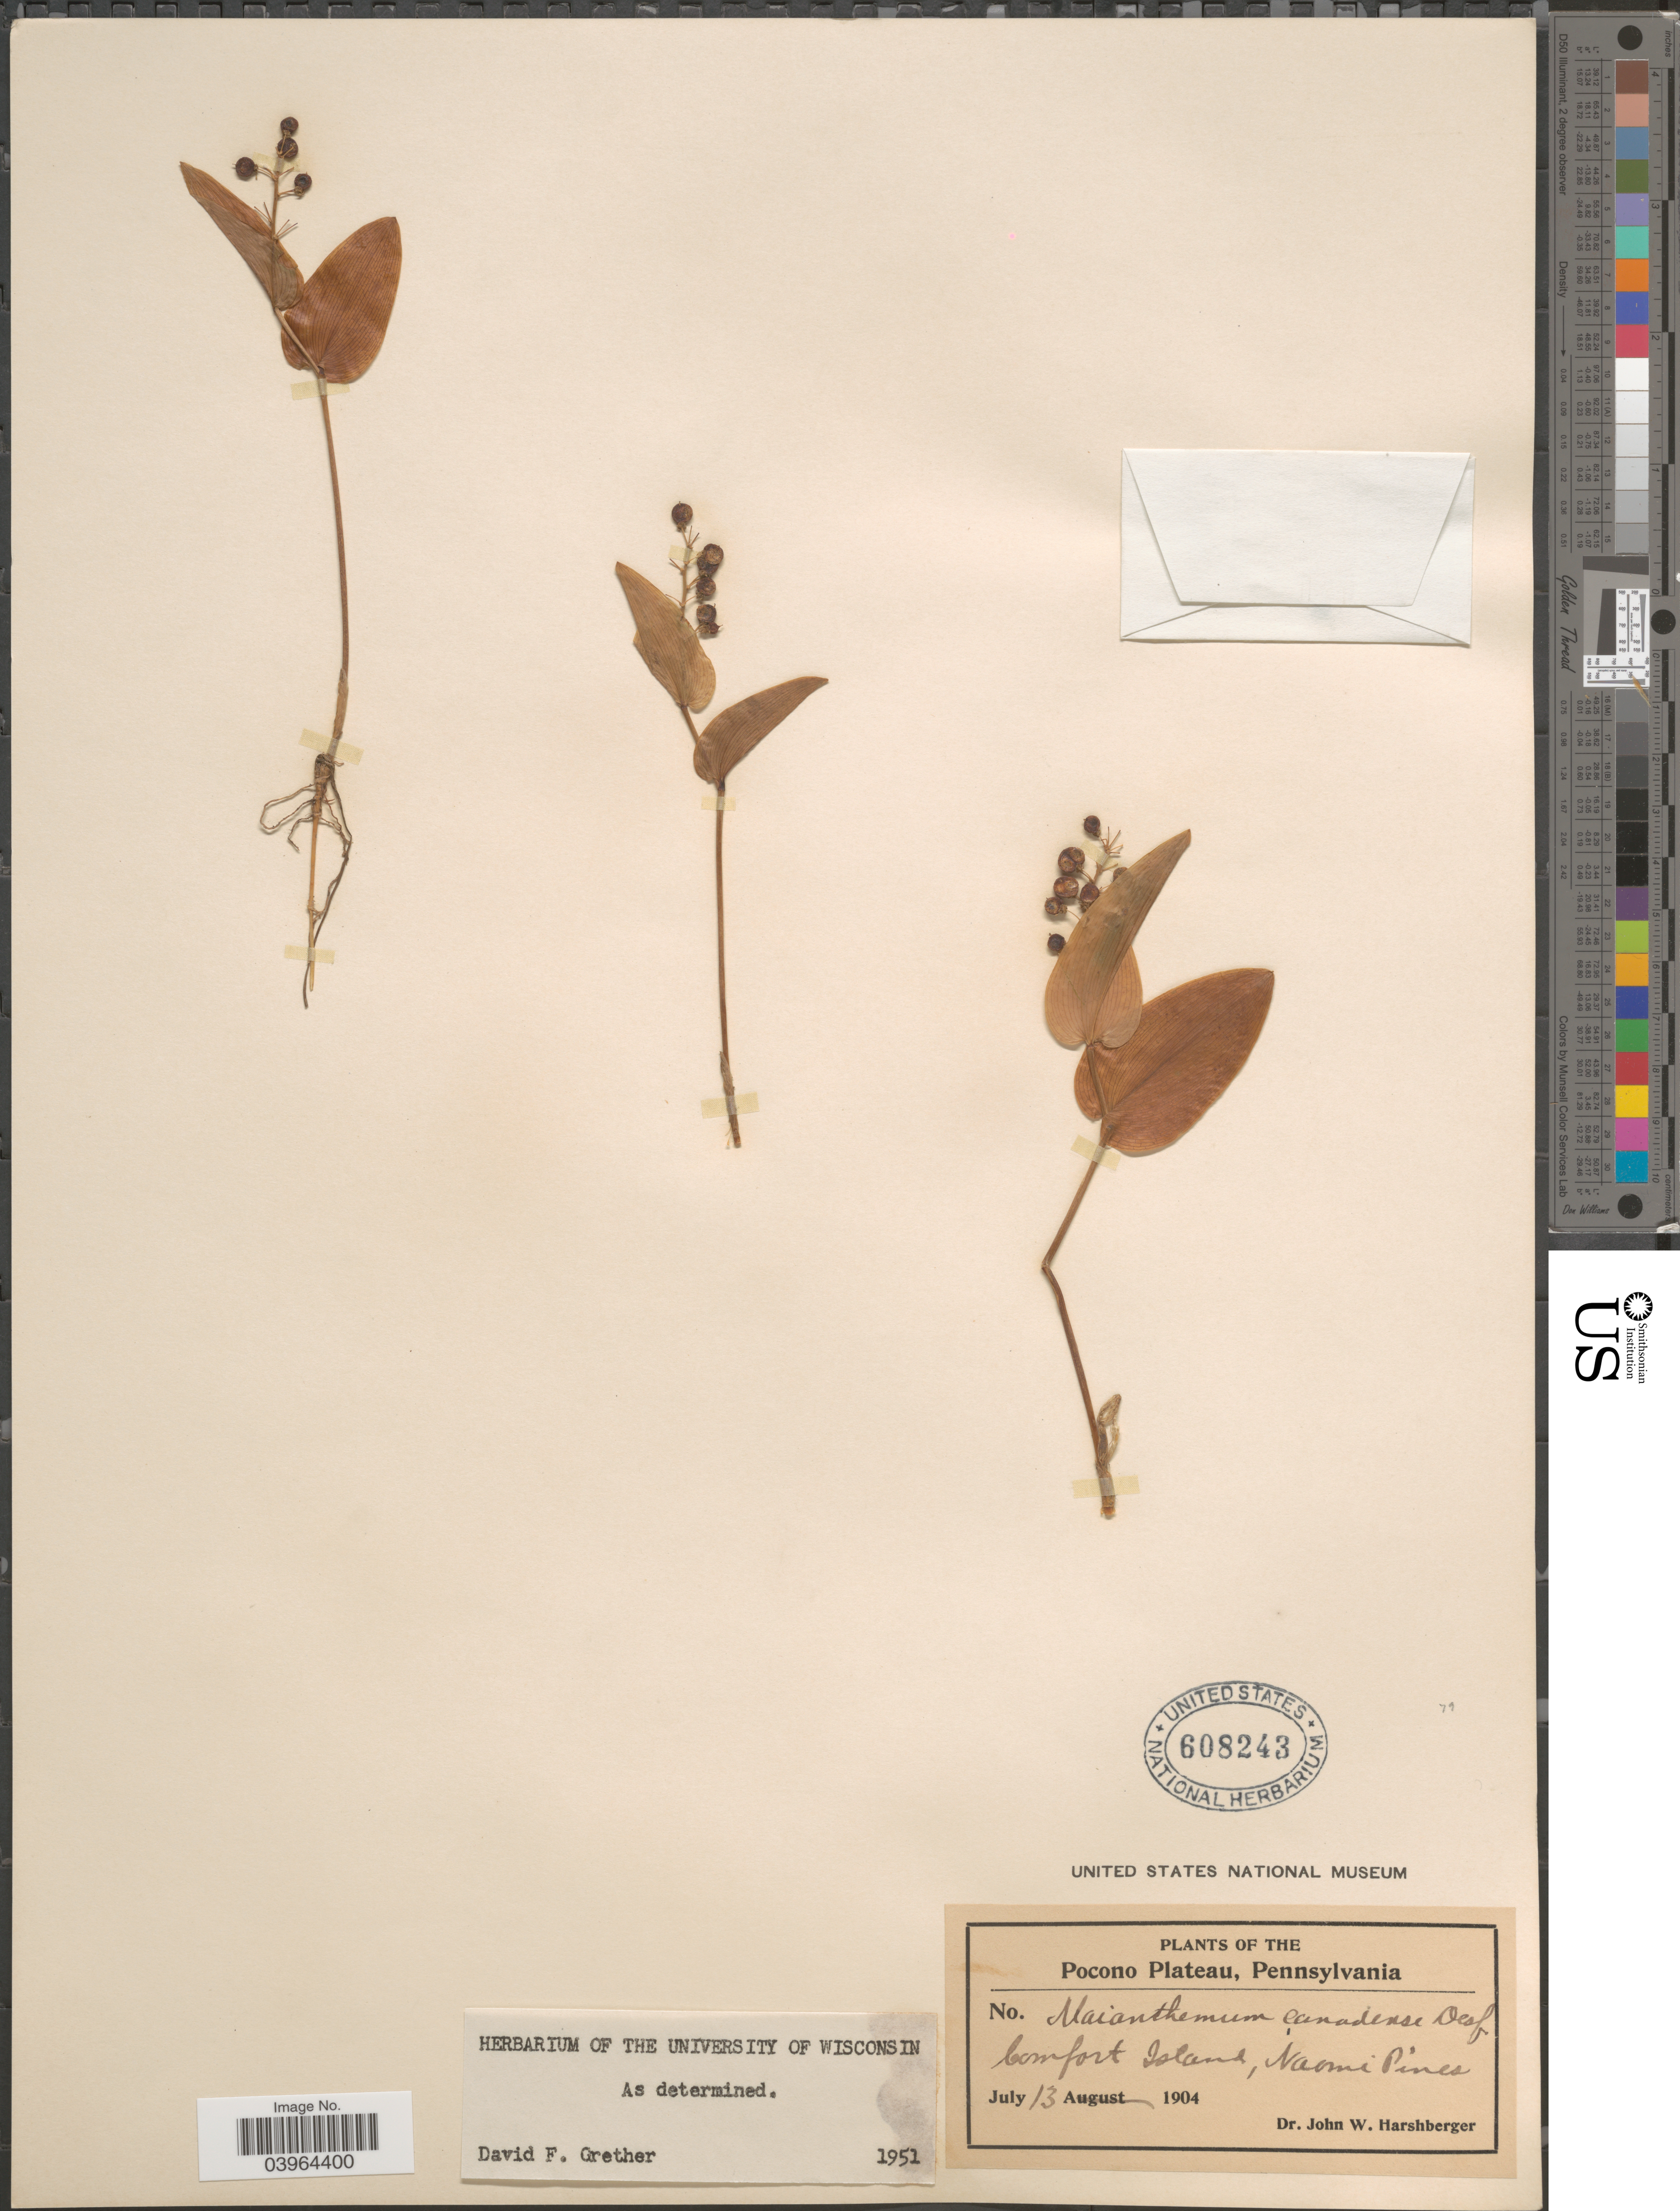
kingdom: Plantae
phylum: Tracheophyta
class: Liliopsida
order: Asparagales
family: Asparagaceae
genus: Maianthemum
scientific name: Maianthemum canadense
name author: Desf.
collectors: J. W. Harshberger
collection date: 1904-07-13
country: United States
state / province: Pennsylvania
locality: Pocono Plateau. Comfort Island, Naomi Pines.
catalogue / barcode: US 608243